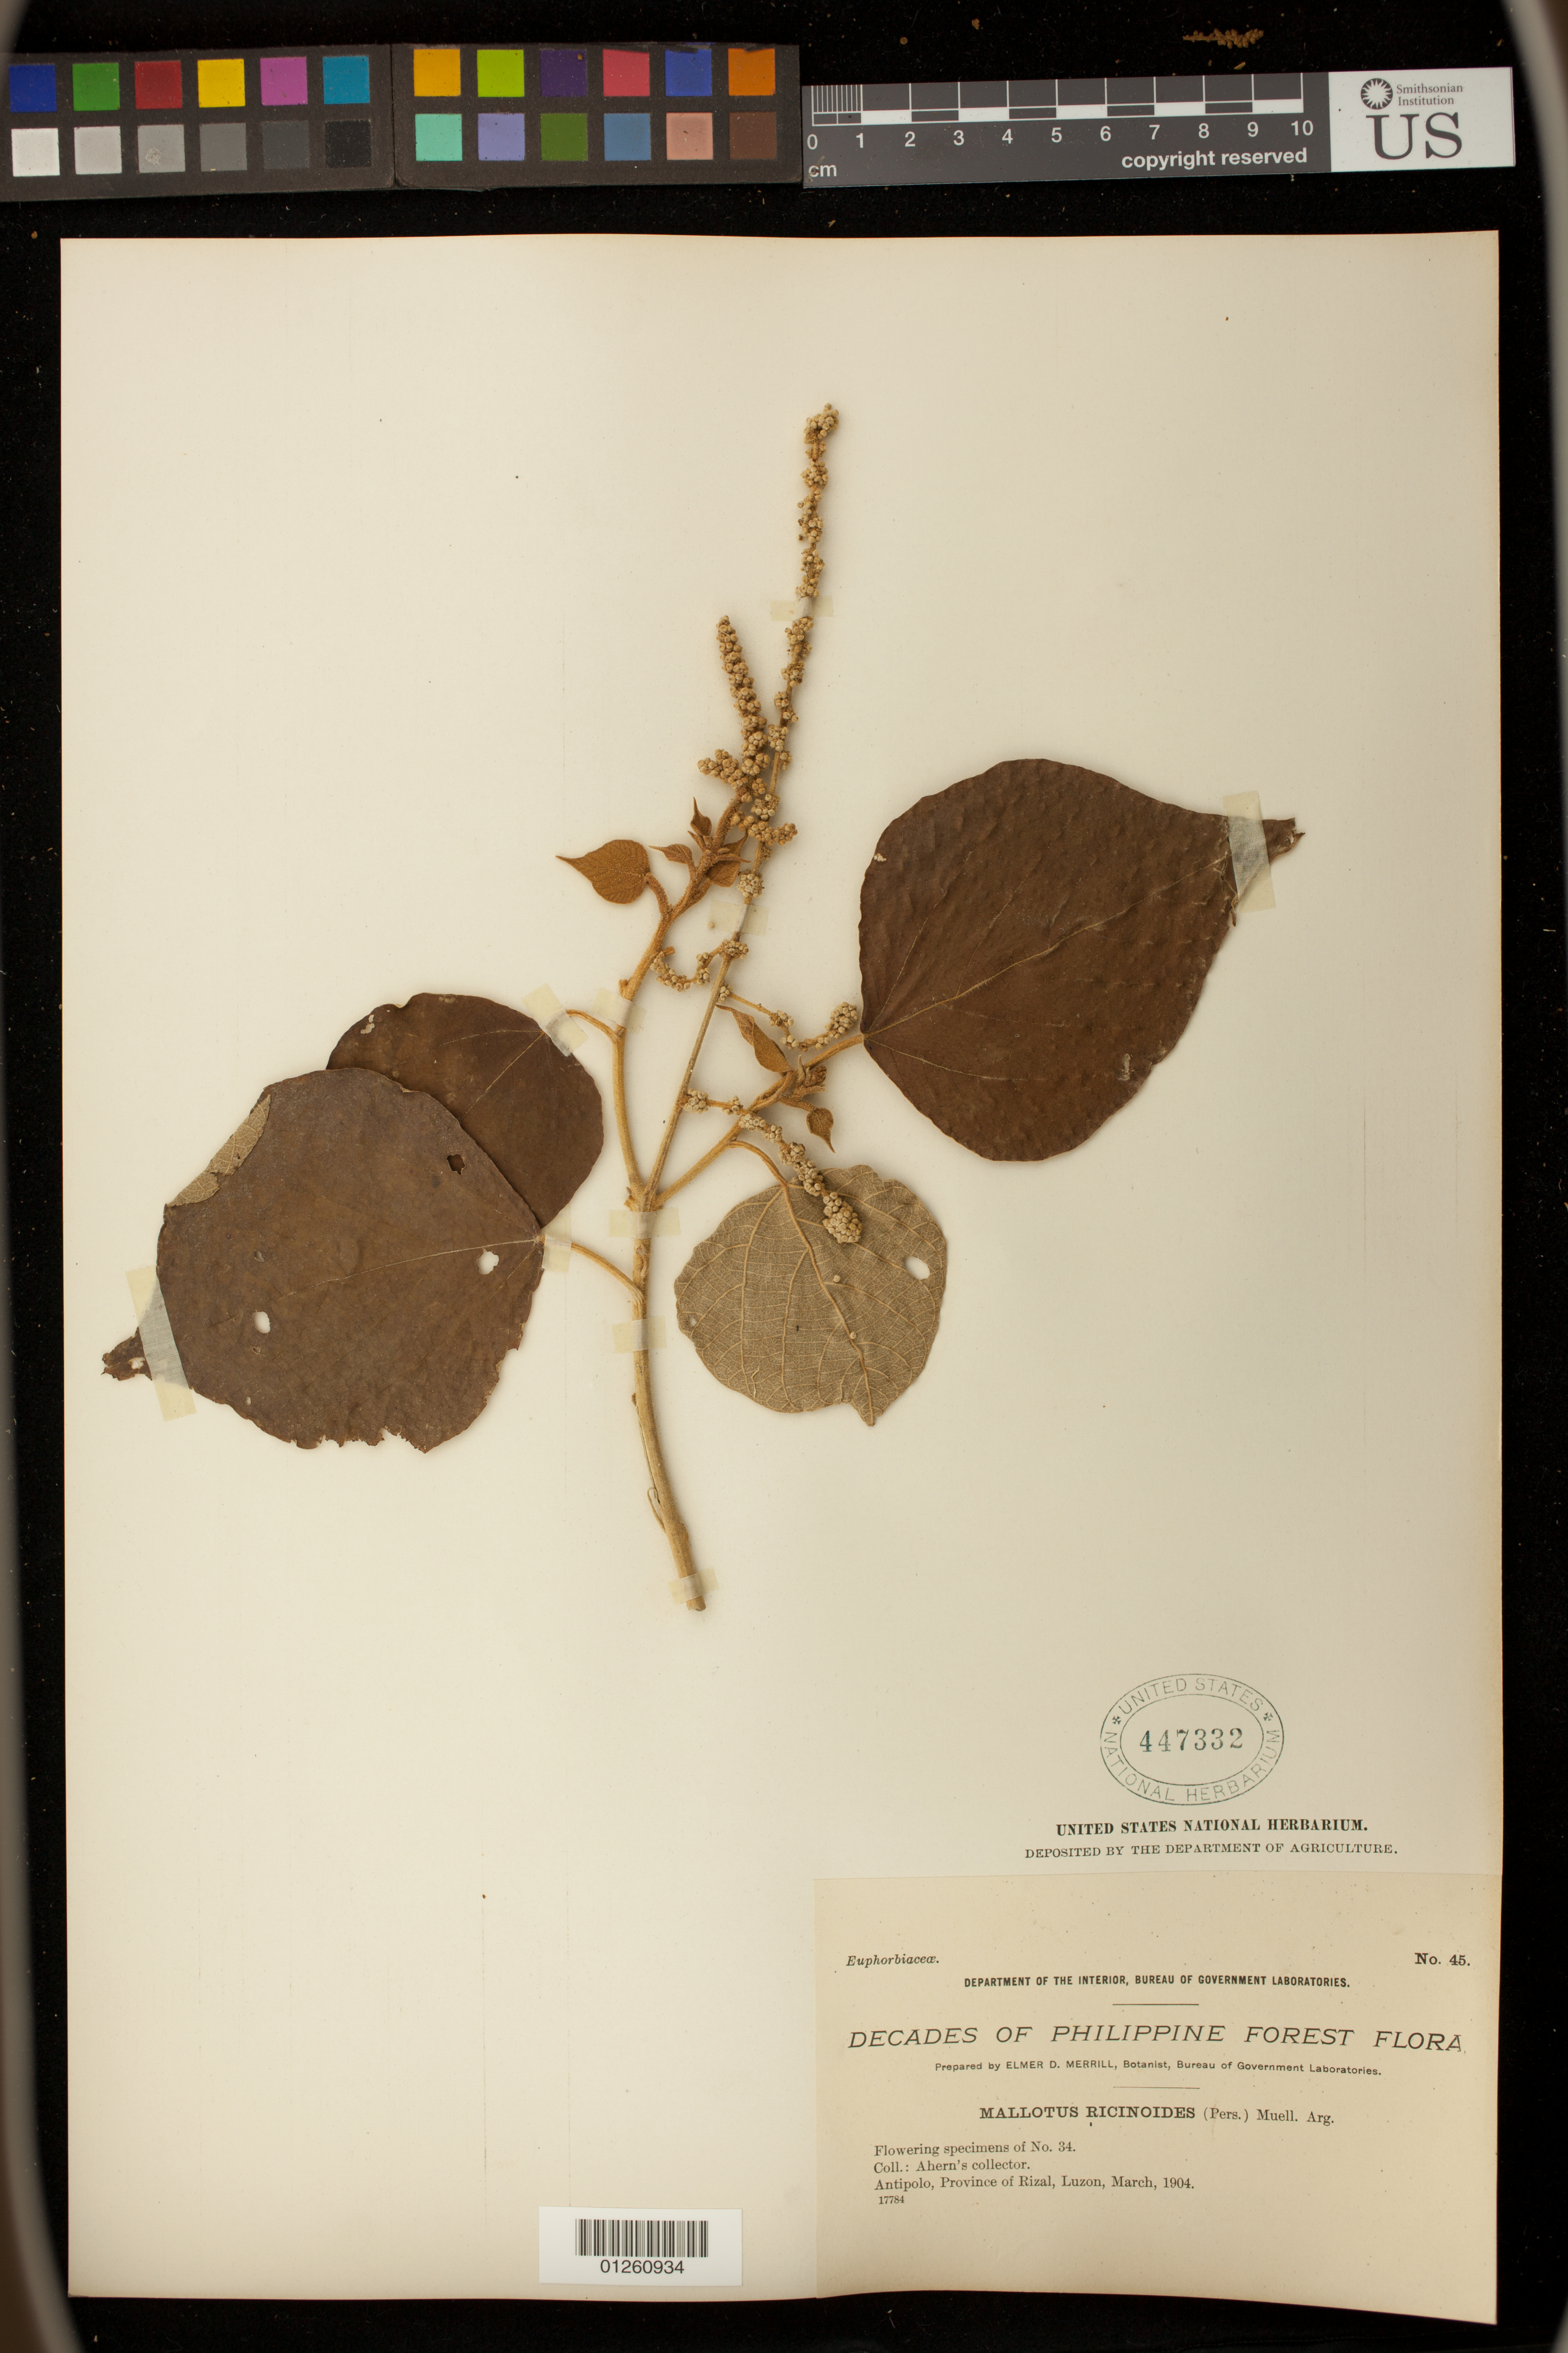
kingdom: Plantae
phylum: Tracheophyta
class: Magnoliopsida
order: Malpighiales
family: Euphorbiaceae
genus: Mallotus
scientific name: Mallotus ricinoides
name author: (Pers.) Müll. Arg.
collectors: Ahern's collector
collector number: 45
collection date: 1904-03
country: Philippines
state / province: Calabarzon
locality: Antipolo, Province of Rizal, Luzon.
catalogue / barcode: US 447332